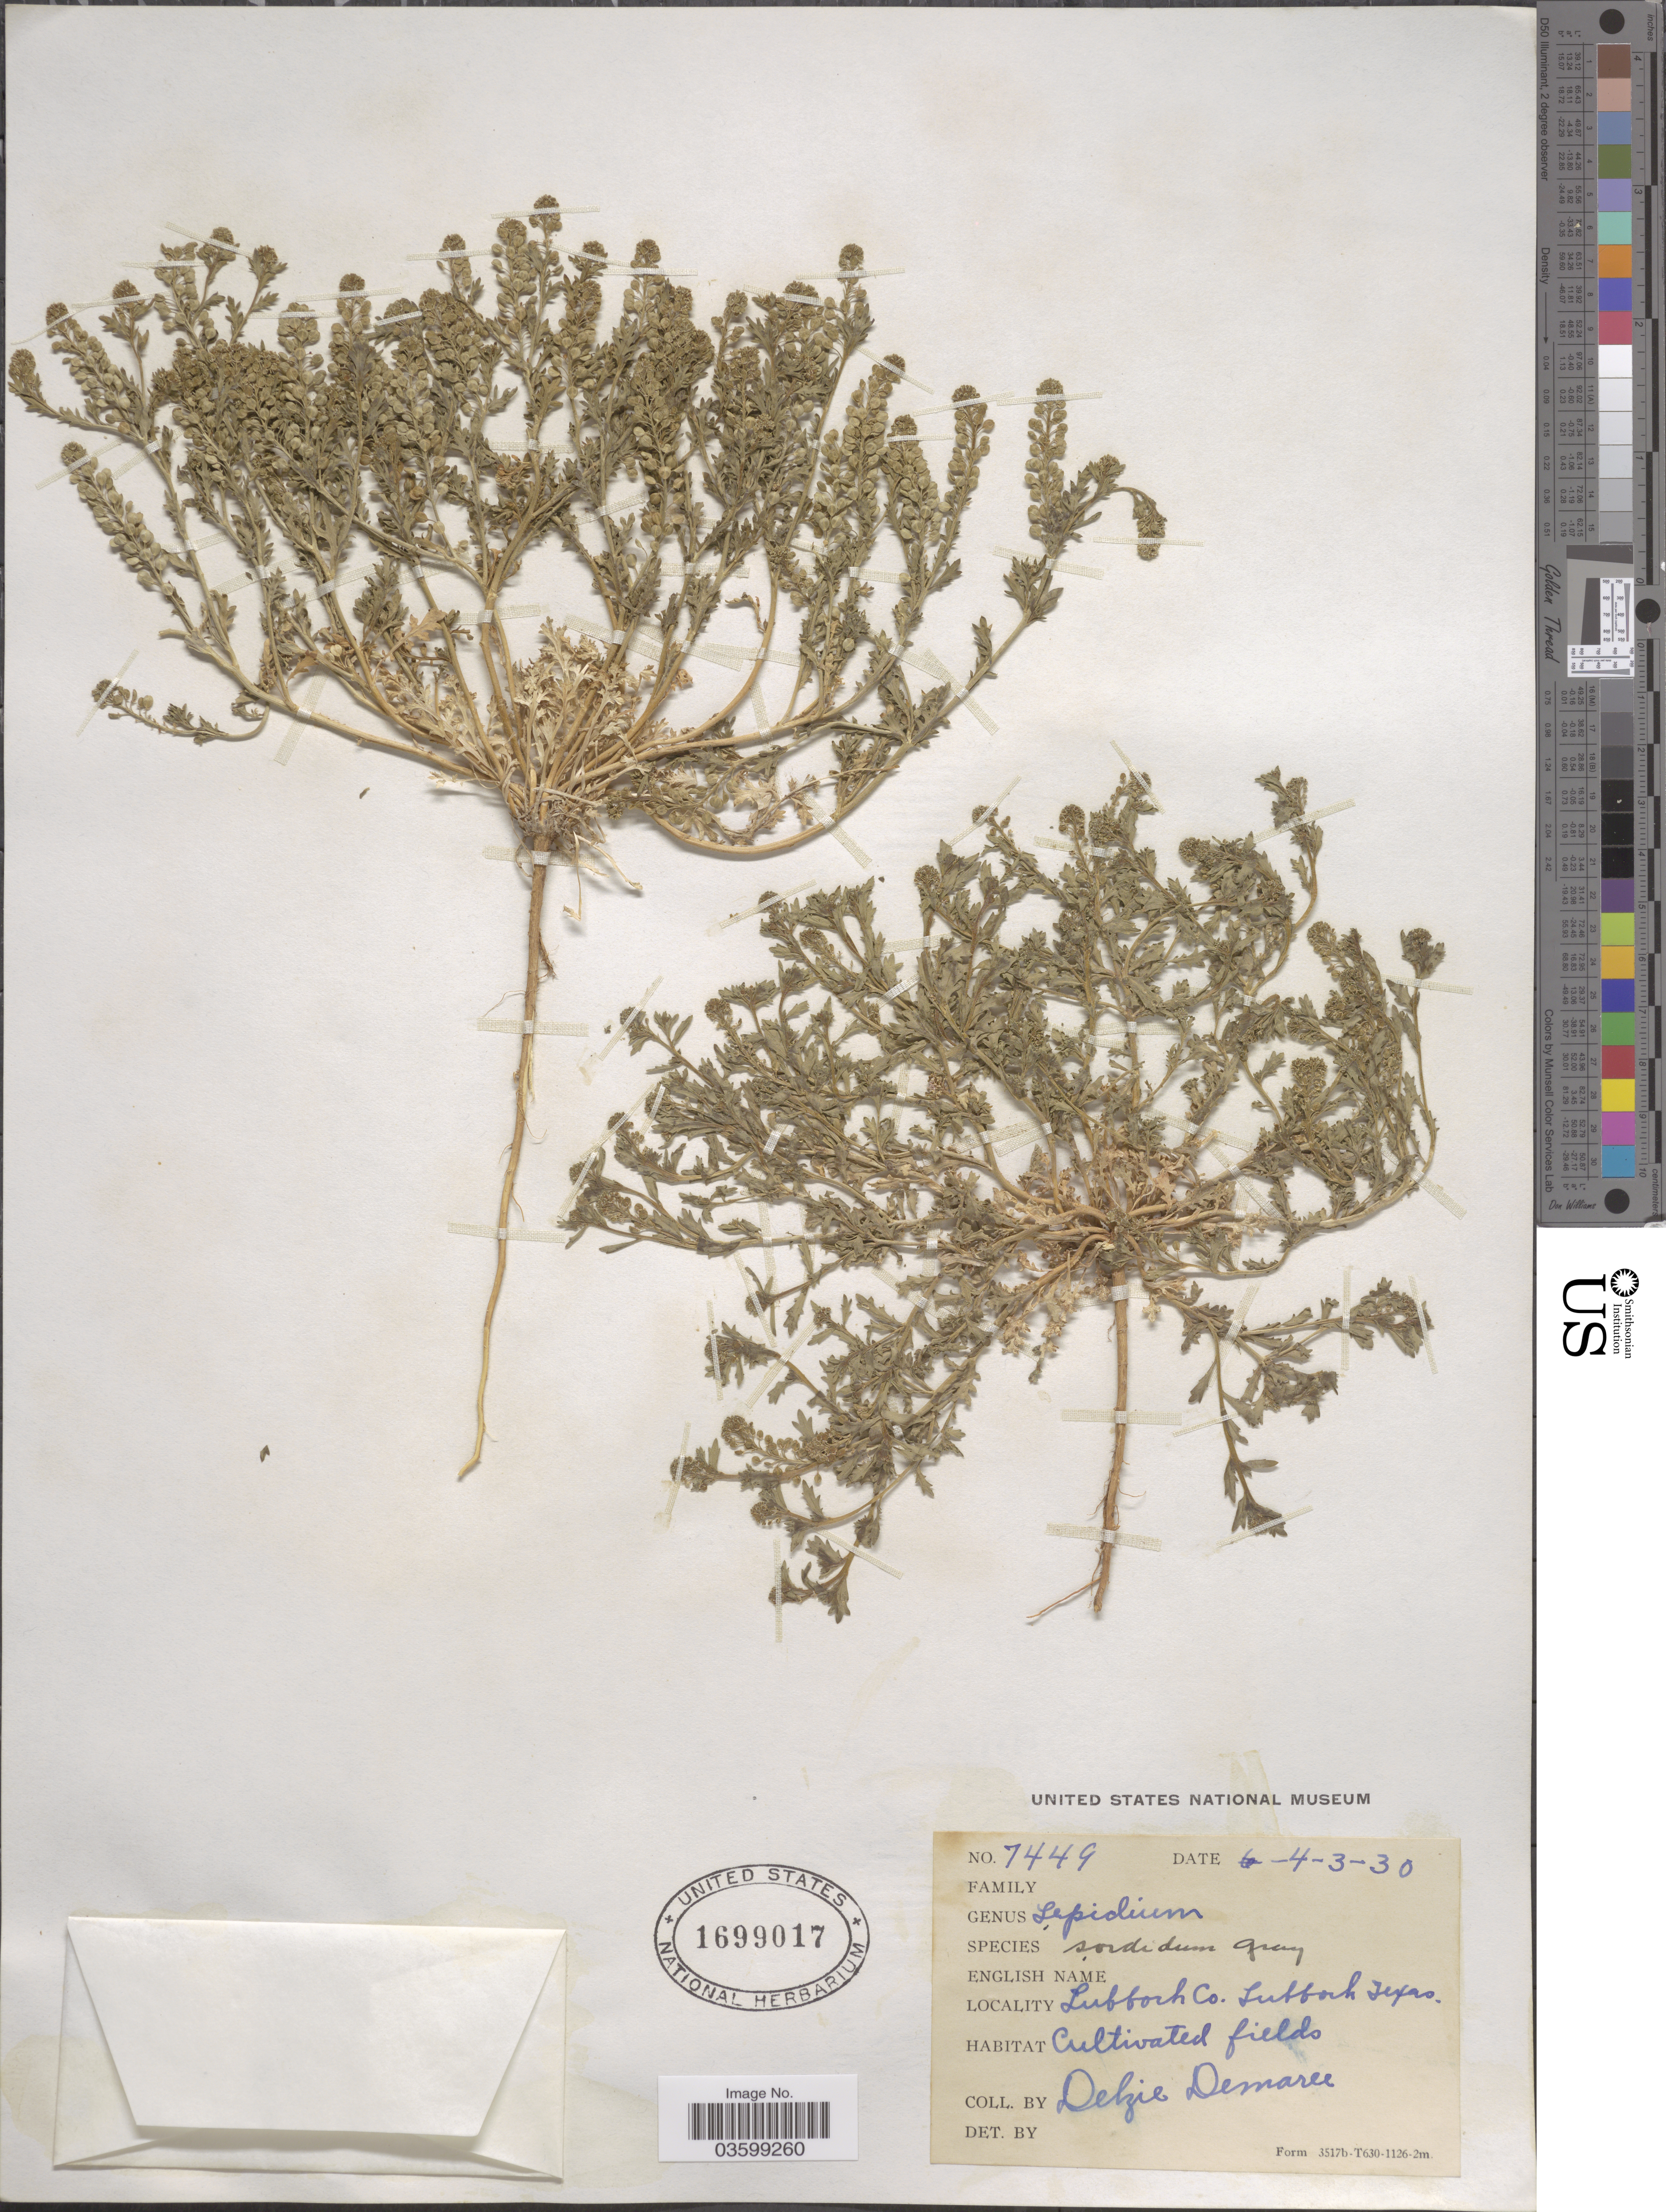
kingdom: Plantae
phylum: Tracheophyta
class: Magnoliopsida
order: Brassicales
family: Brassicaceae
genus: Lepidium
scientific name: Lepidium sordidum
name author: A. Gray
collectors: D. Demaree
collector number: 7449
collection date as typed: Transcribed d/m/y: 3/4/30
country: United States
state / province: Texas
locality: Lubbock Co. Lubbock.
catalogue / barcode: US 1699017